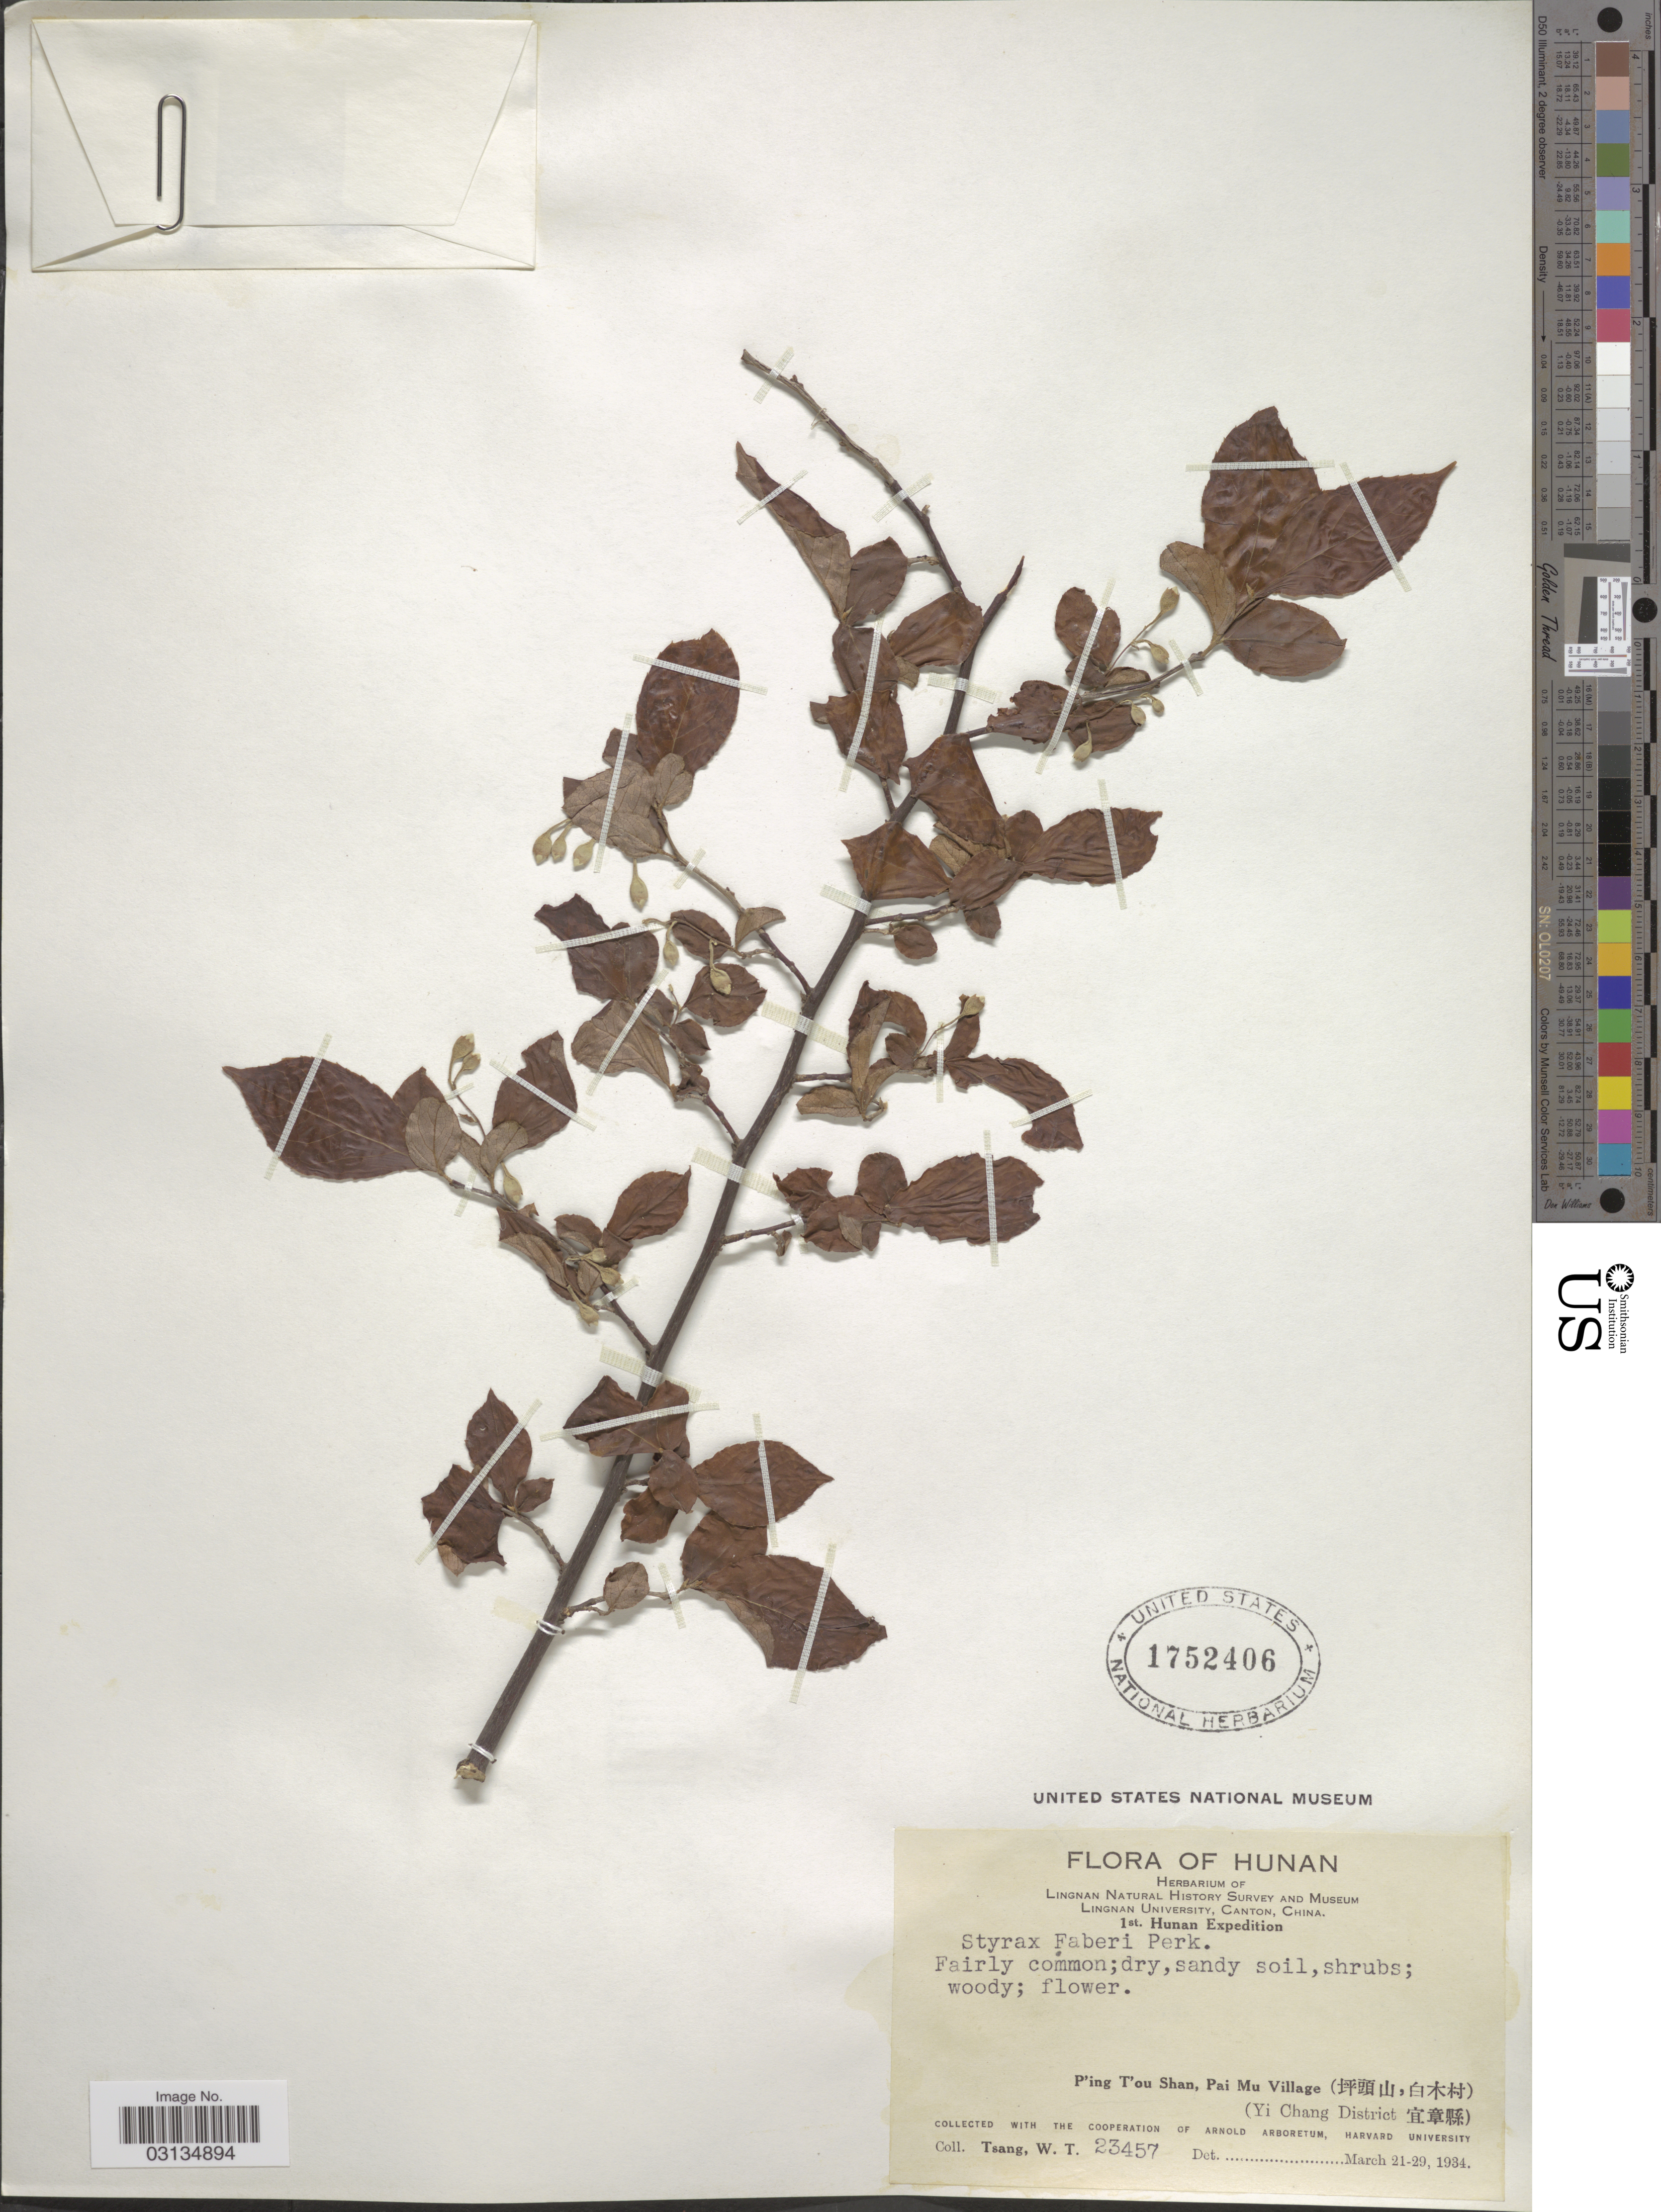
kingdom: Plantae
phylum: Tracheophyta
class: Magnoliopsida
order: Ericales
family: Styracaceae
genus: Styrax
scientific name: Styrax faberi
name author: Perkins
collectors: W. T. Tsang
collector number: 23457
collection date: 1934-03-21/1934-03-29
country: China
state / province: Hunan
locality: P'ing T'ou Shan, Pai Mu Village (Yi Chang District).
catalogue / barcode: US 1752406